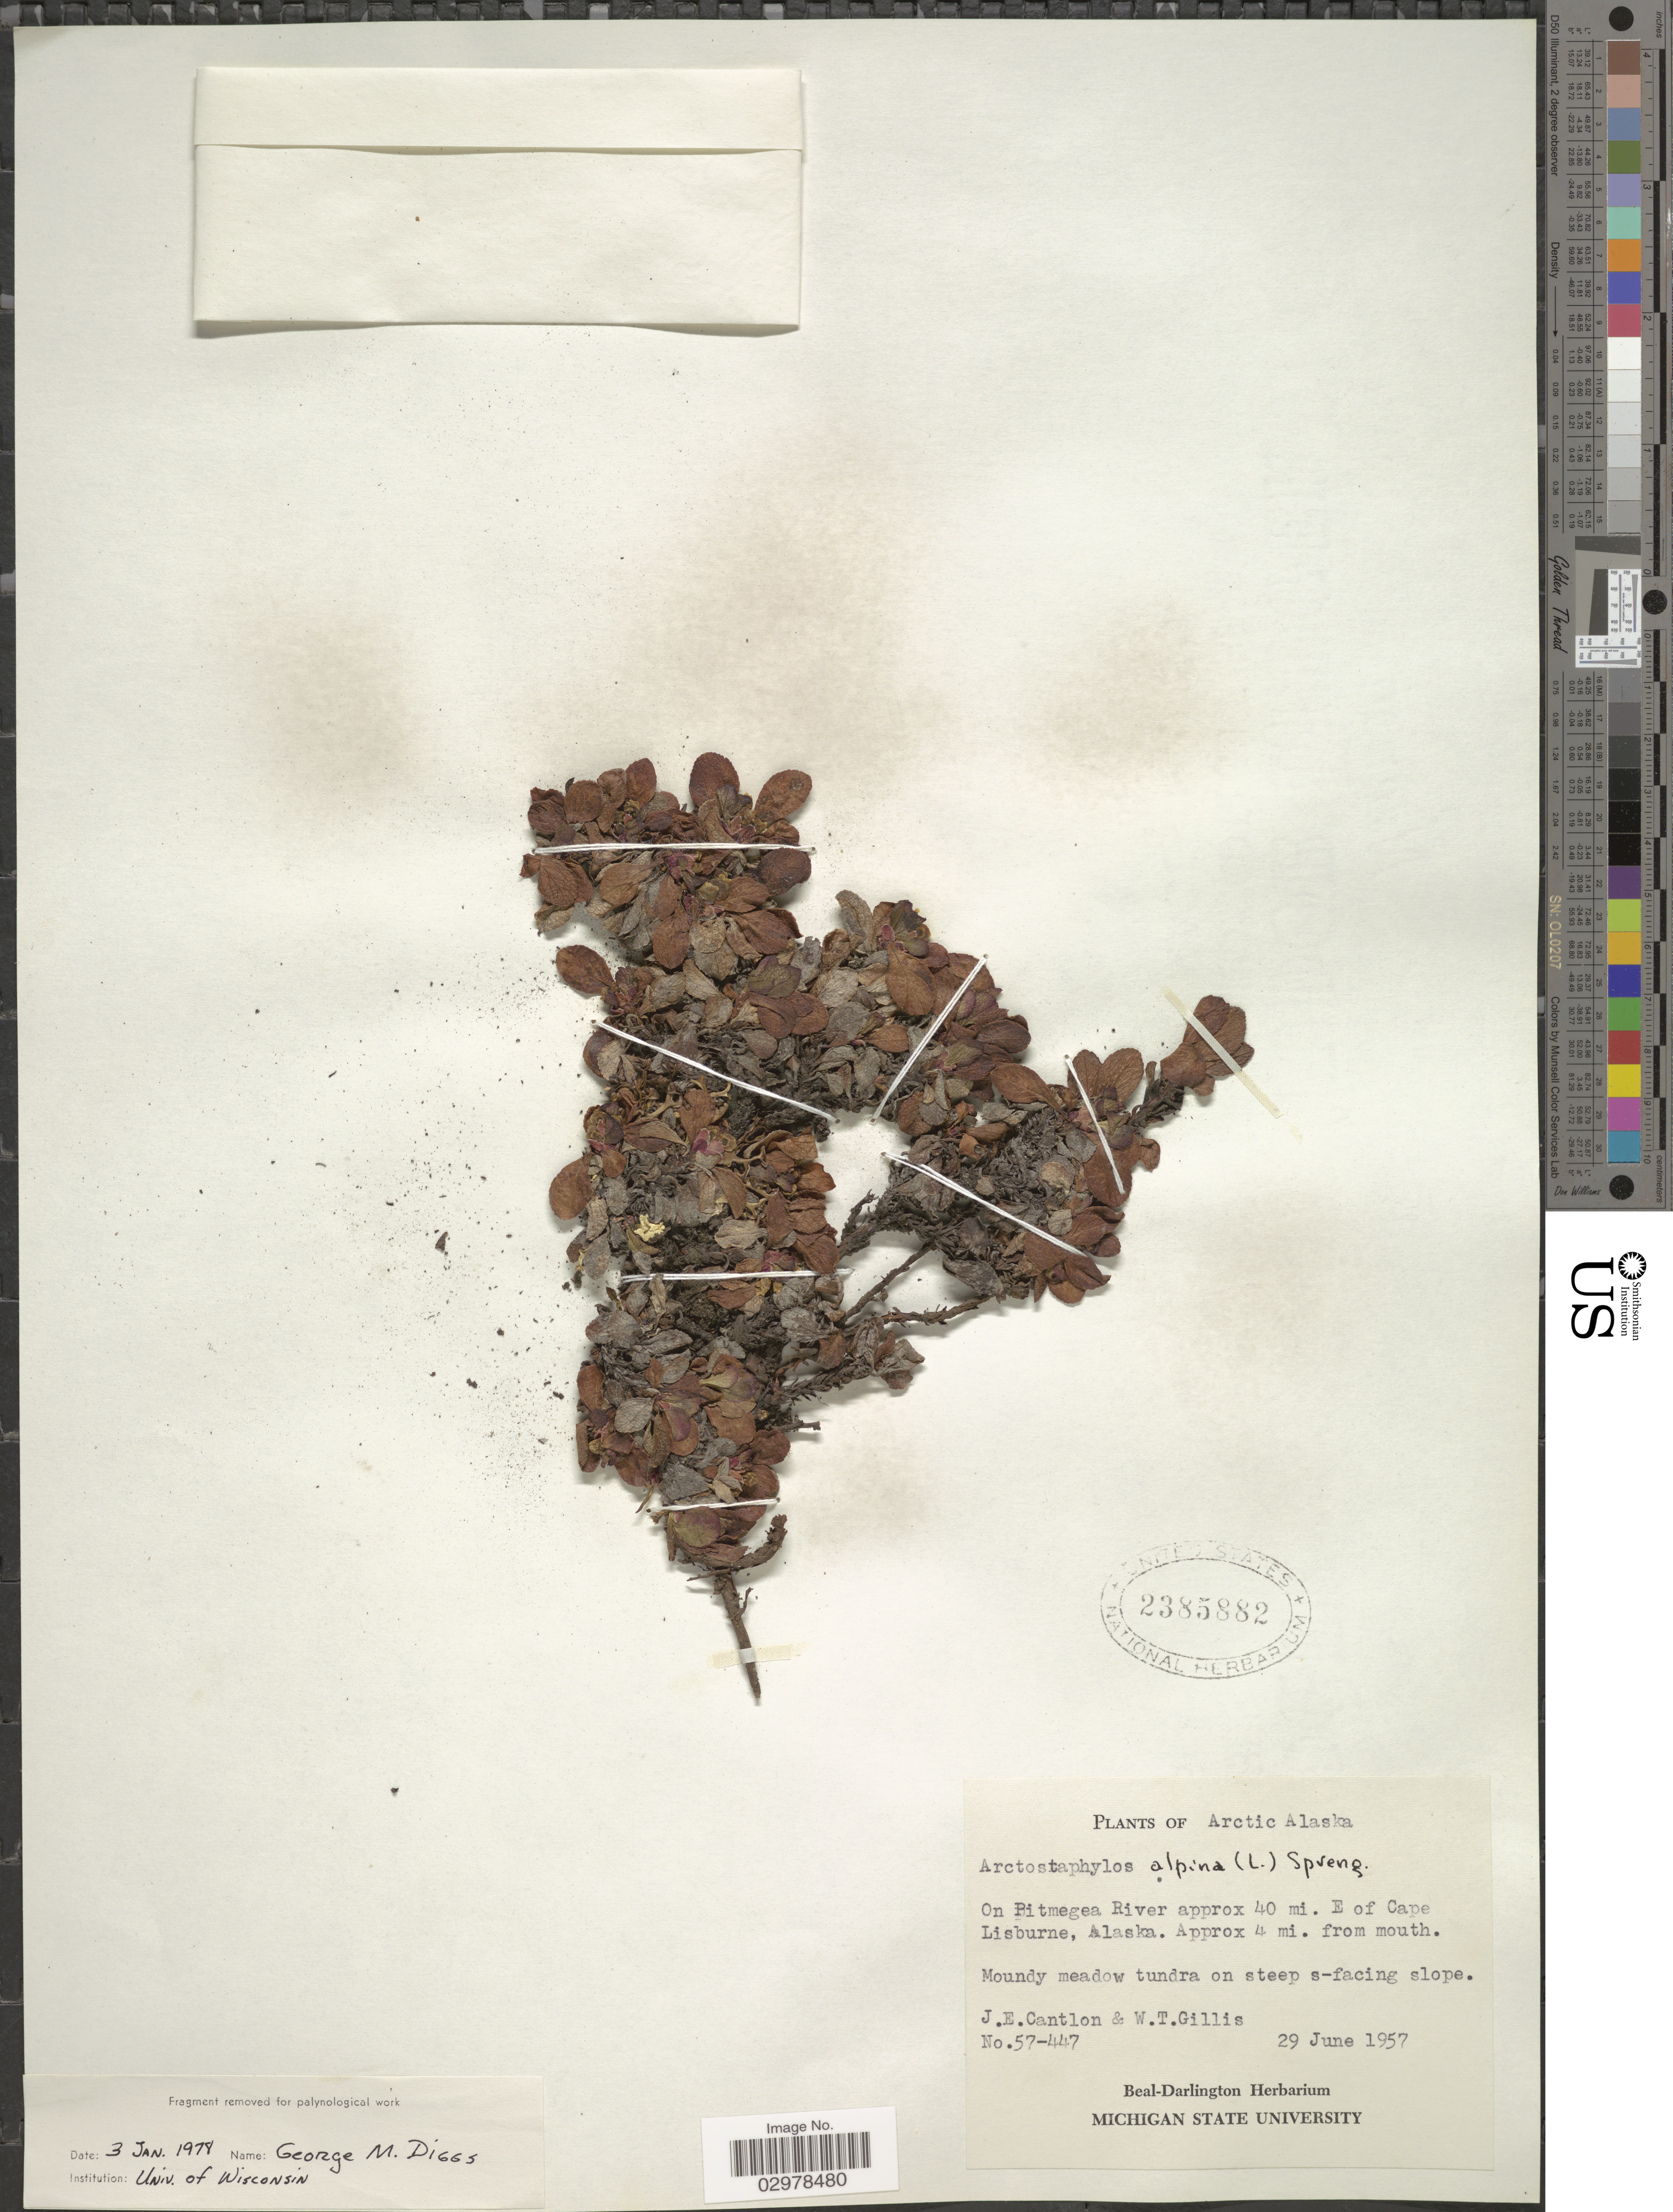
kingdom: Plantae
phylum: Tracheophyta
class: Magnoliopsida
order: Ericales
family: Ericaceae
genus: Arctostaphylos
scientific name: Arctostaphylos alpina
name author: (L.) Spreng.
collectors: J. Cantlon & W. T. Gillis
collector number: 57-447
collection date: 1957-06-29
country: United States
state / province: Alaska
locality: Arctic Alaska, On Pitmegea River approx. 40 mi. E of Cape Lisburne, Approx 4 mi. from mouth.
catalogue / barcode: US 2385882